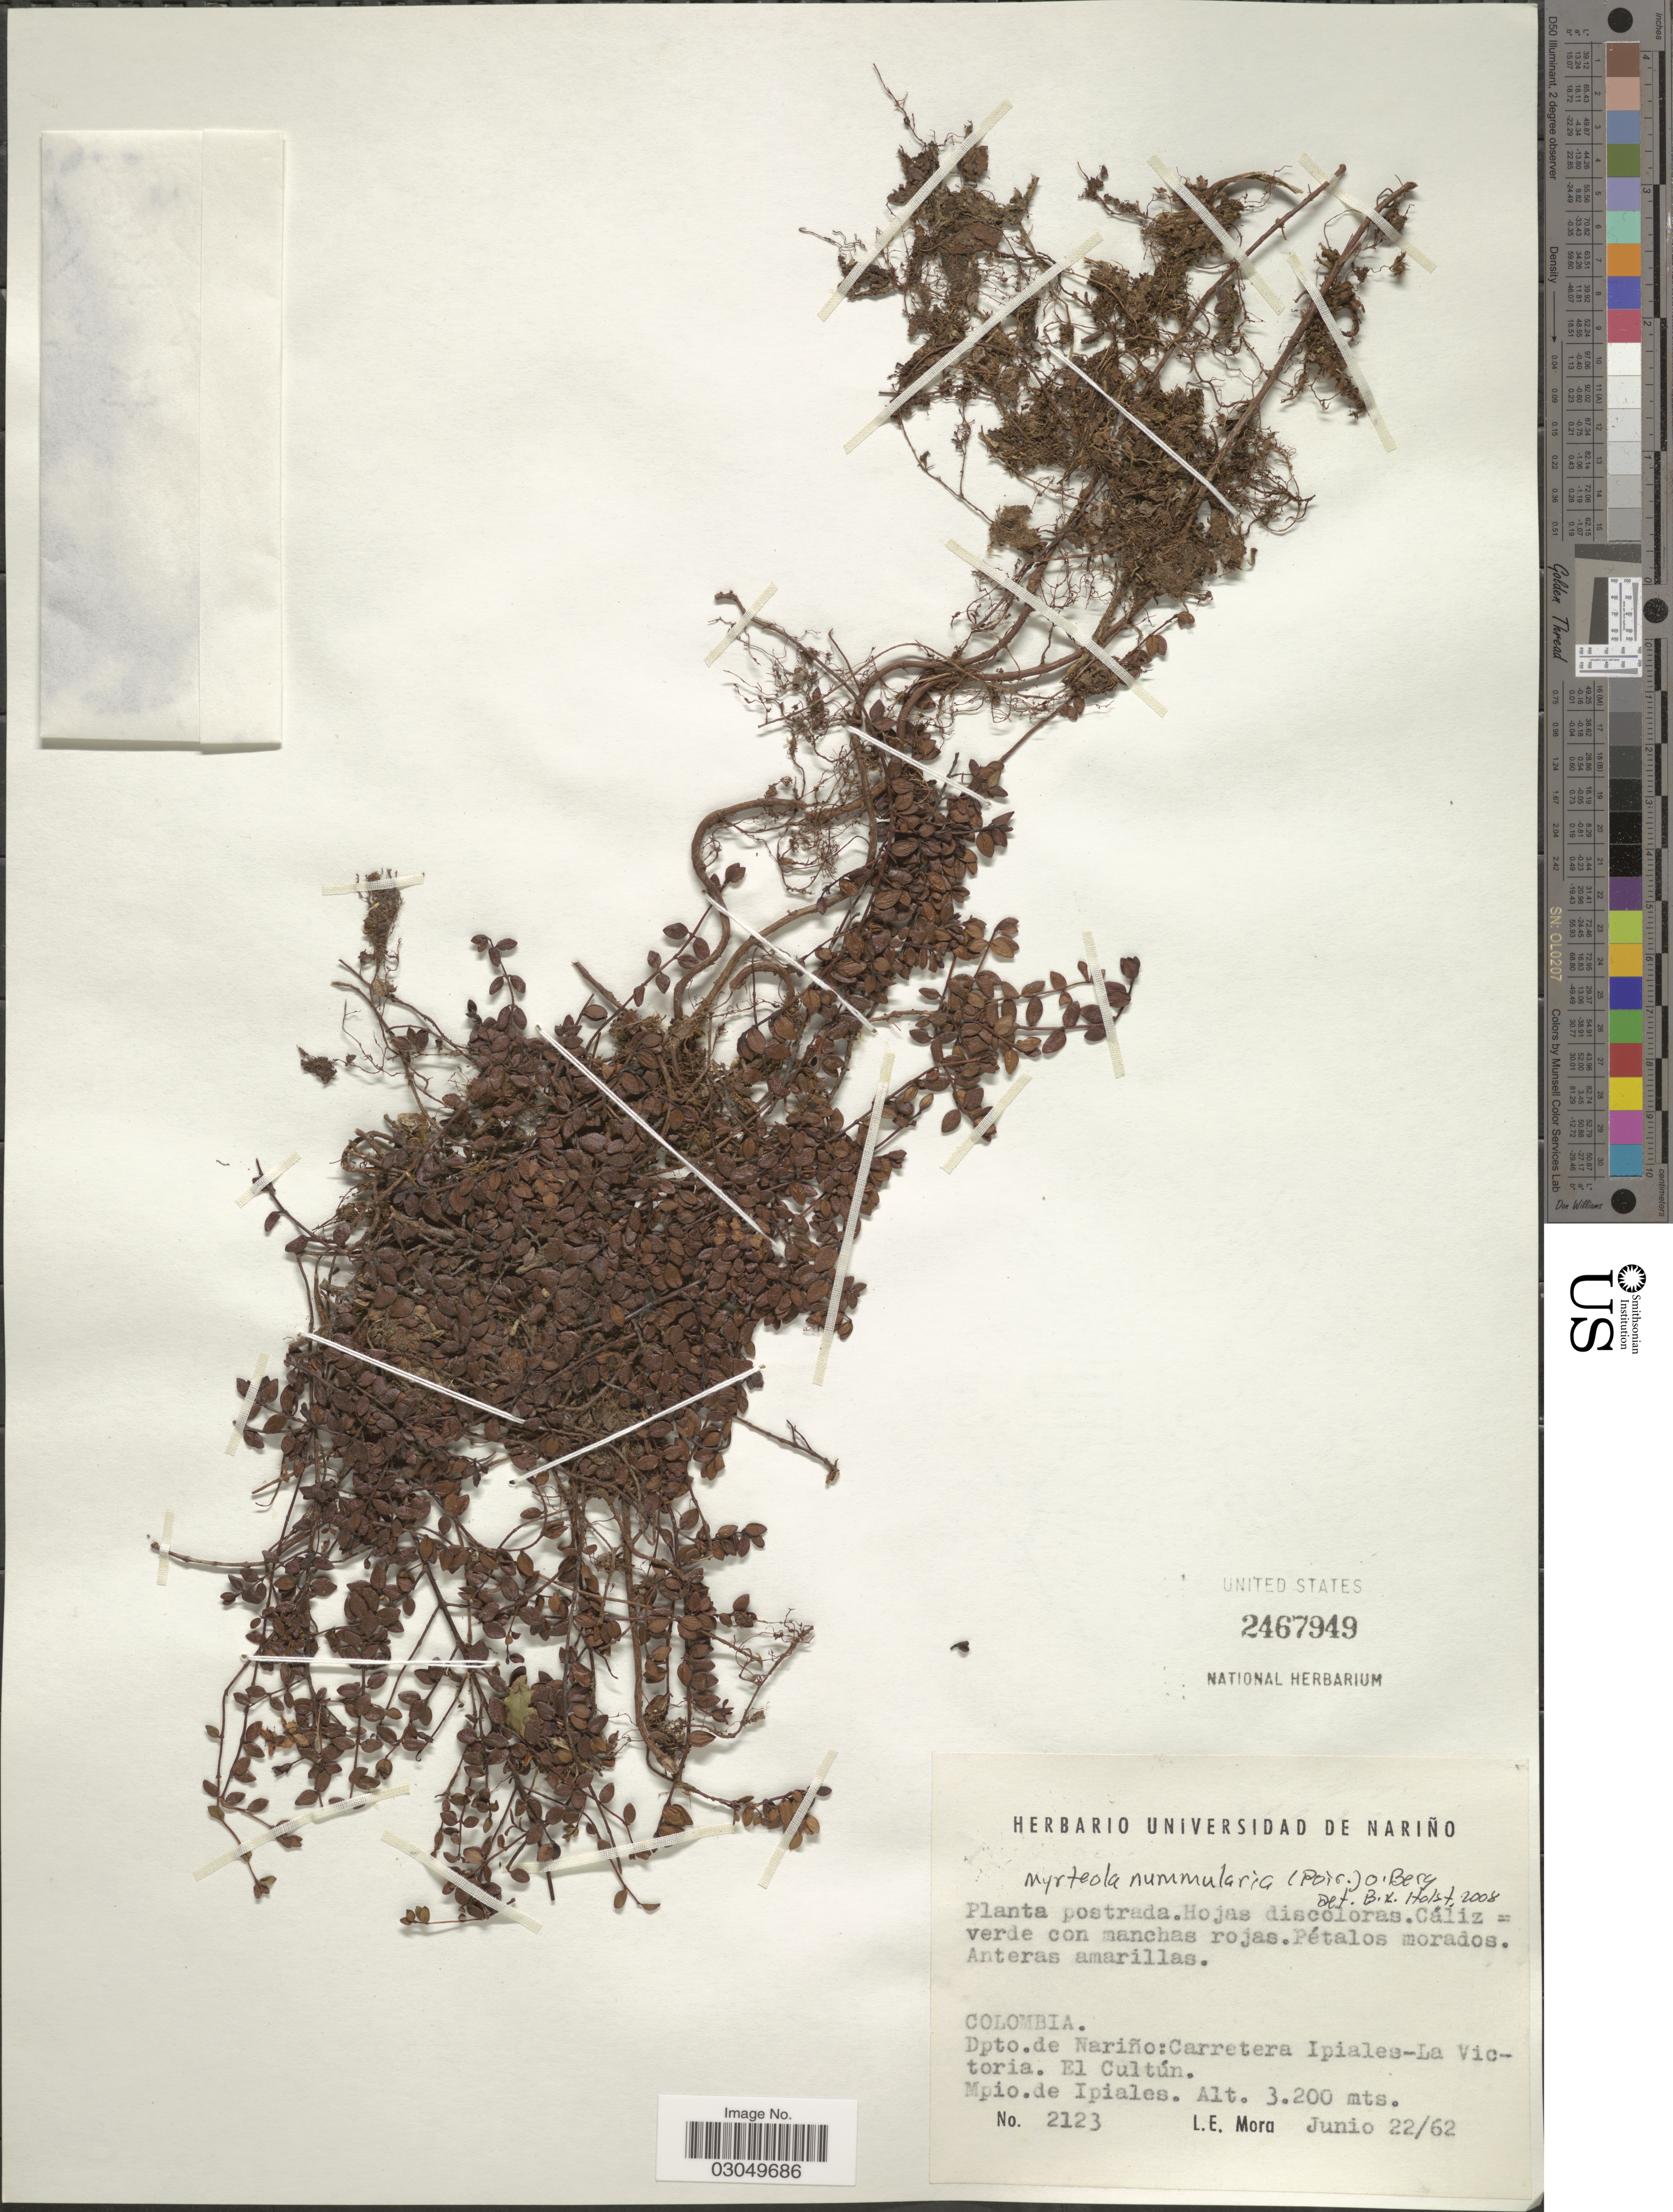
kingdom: Plantae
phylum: Tracheophyta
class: Magnoliopsida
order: Myrtales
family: Myrtaceae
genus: Myrteola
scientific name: Myrteola nummularia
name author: (Lam.) O. Berg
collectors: L. Mora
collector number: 2123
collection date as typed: Transcribed d/m/y: 22/6/62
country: Colombia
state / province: Nariño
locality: Dpto. de Nariño: Carretera Ipiales-La Victoria. El Cultún. Mpio. de Ipiales.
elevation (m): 3200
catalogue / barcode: US 2467949